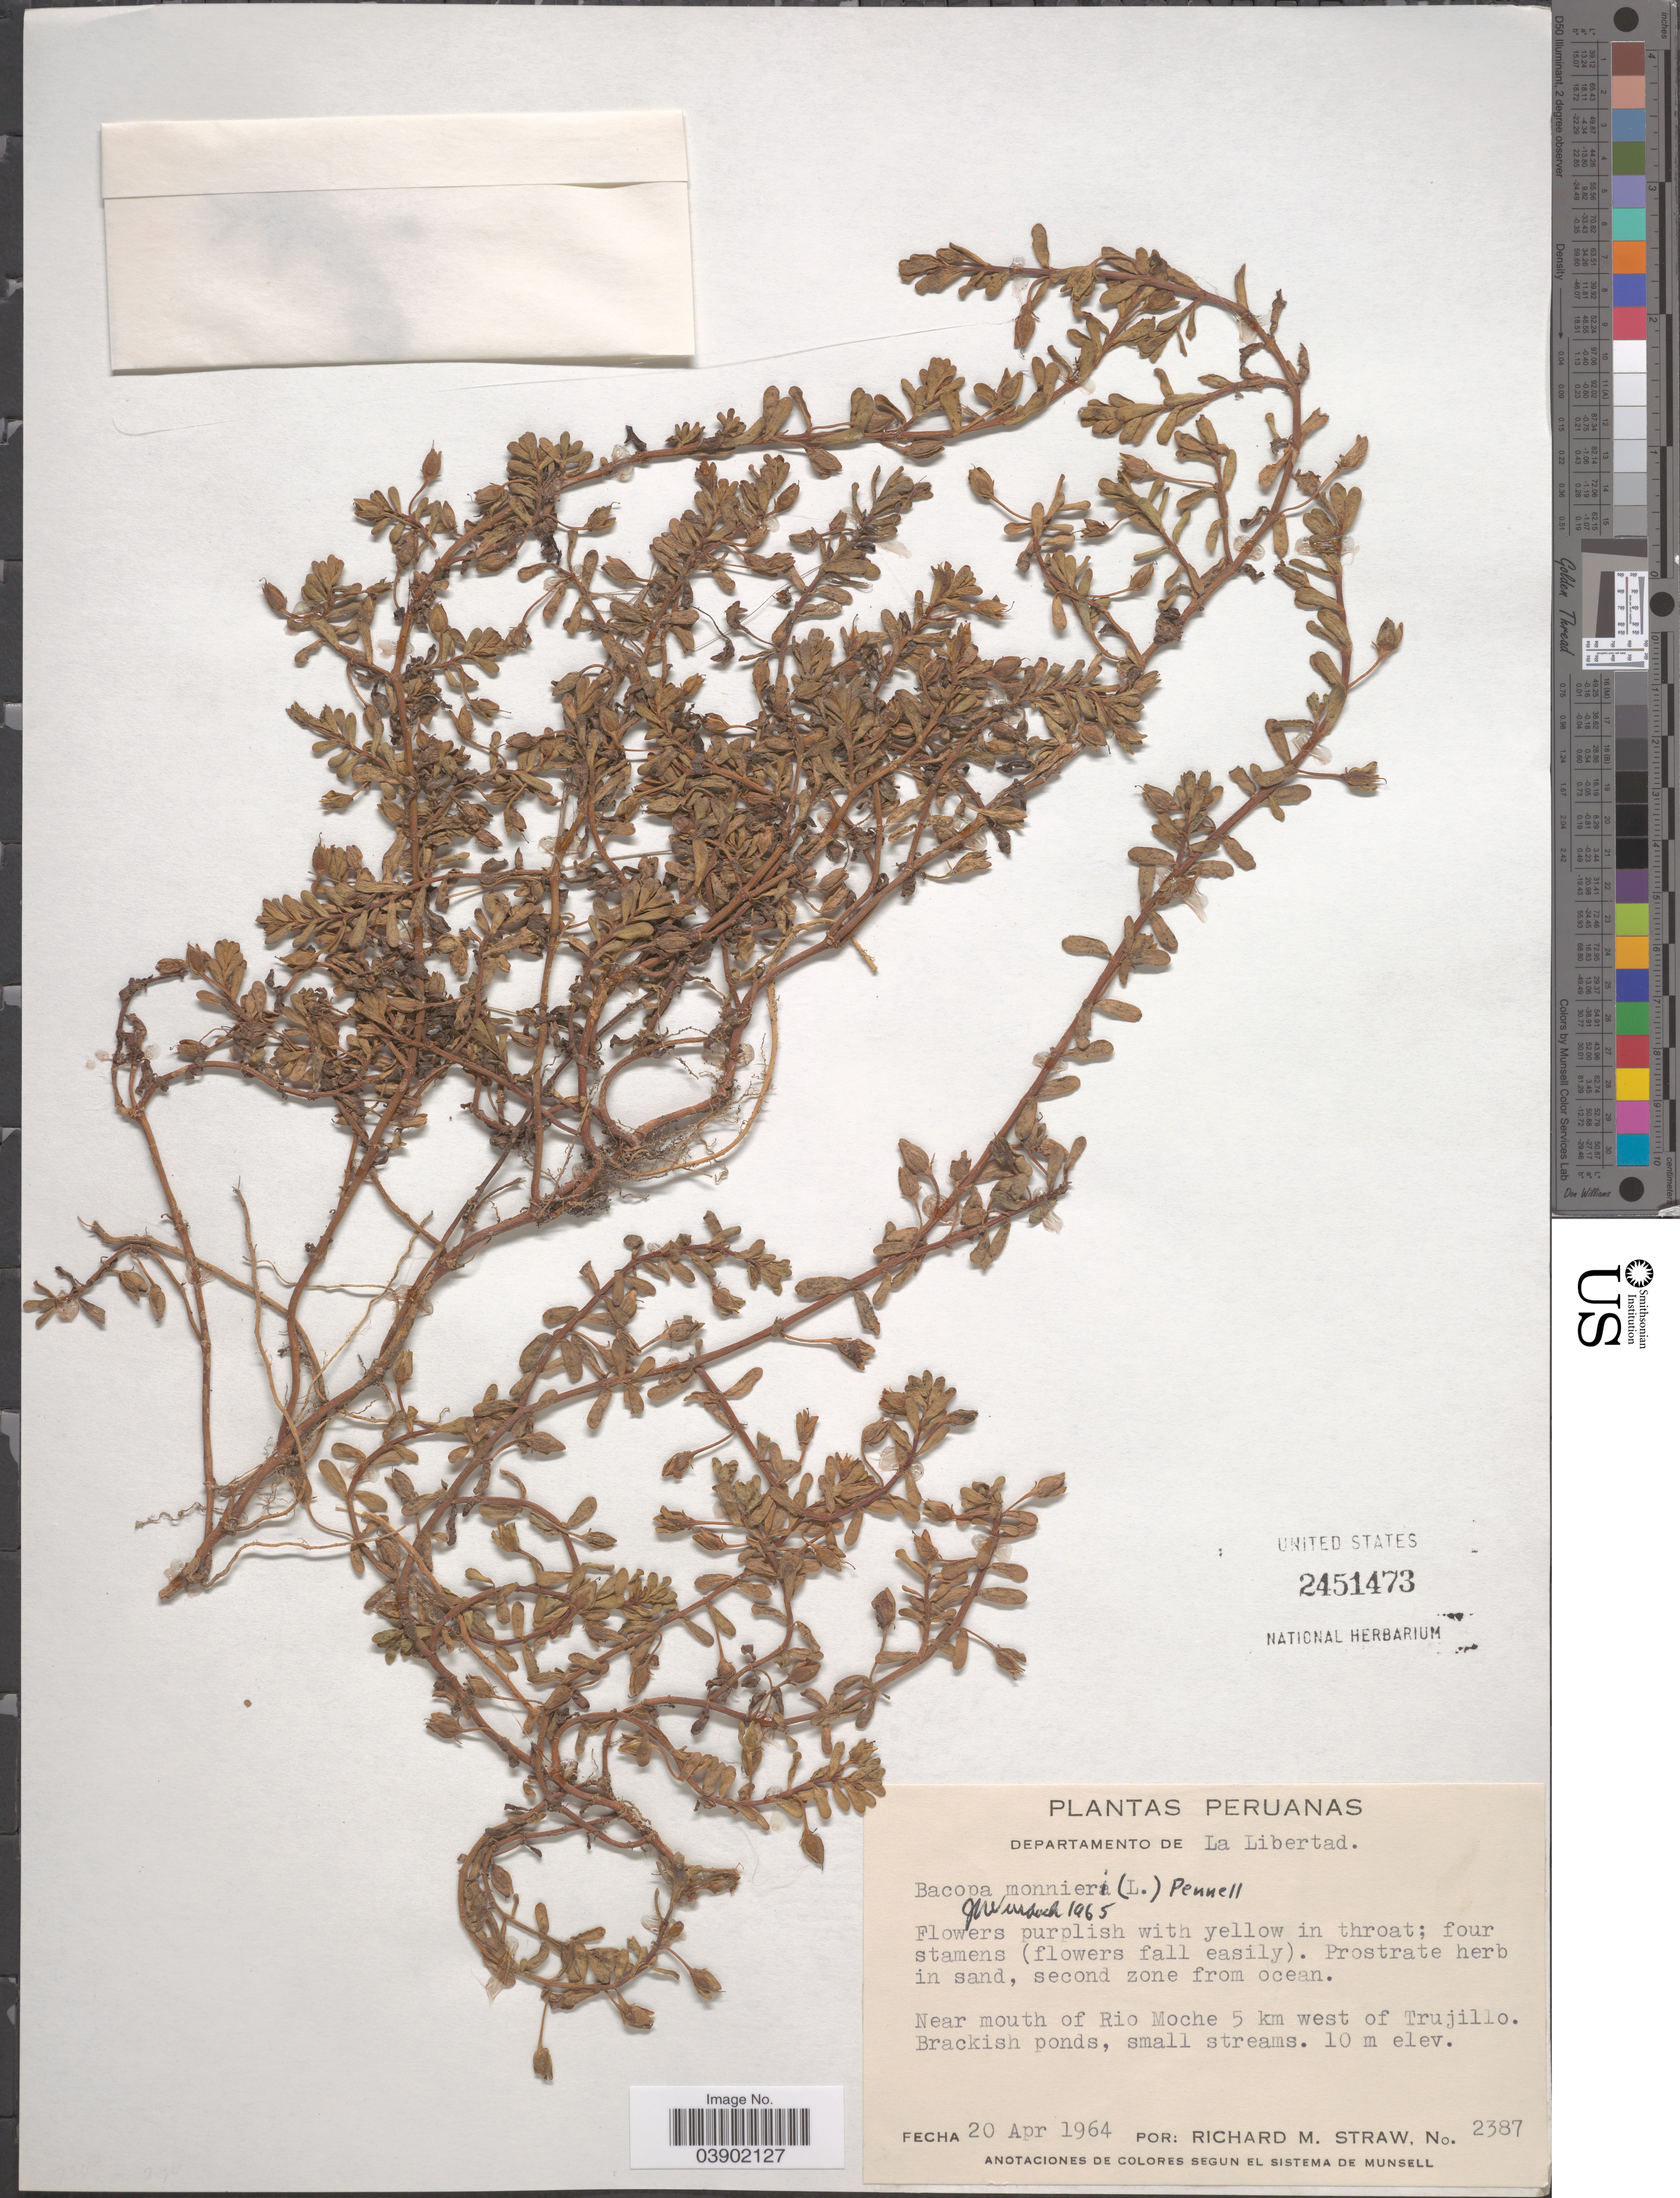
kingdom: Plantae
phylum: Tracheophyta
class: Magnoliopsida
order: Lamiales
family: Plantaginaceae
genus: Bacopa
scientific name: Bacopa monnieri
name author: (L.) Pennell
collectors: R. M. Straw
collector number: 2387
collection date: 1964-04-20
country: Peru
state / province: La Libertad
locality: Departamento de La Libertad. Near mouth of Rio Moche 5 km west of Trujillo.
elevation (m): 10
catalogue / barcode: US 2451473